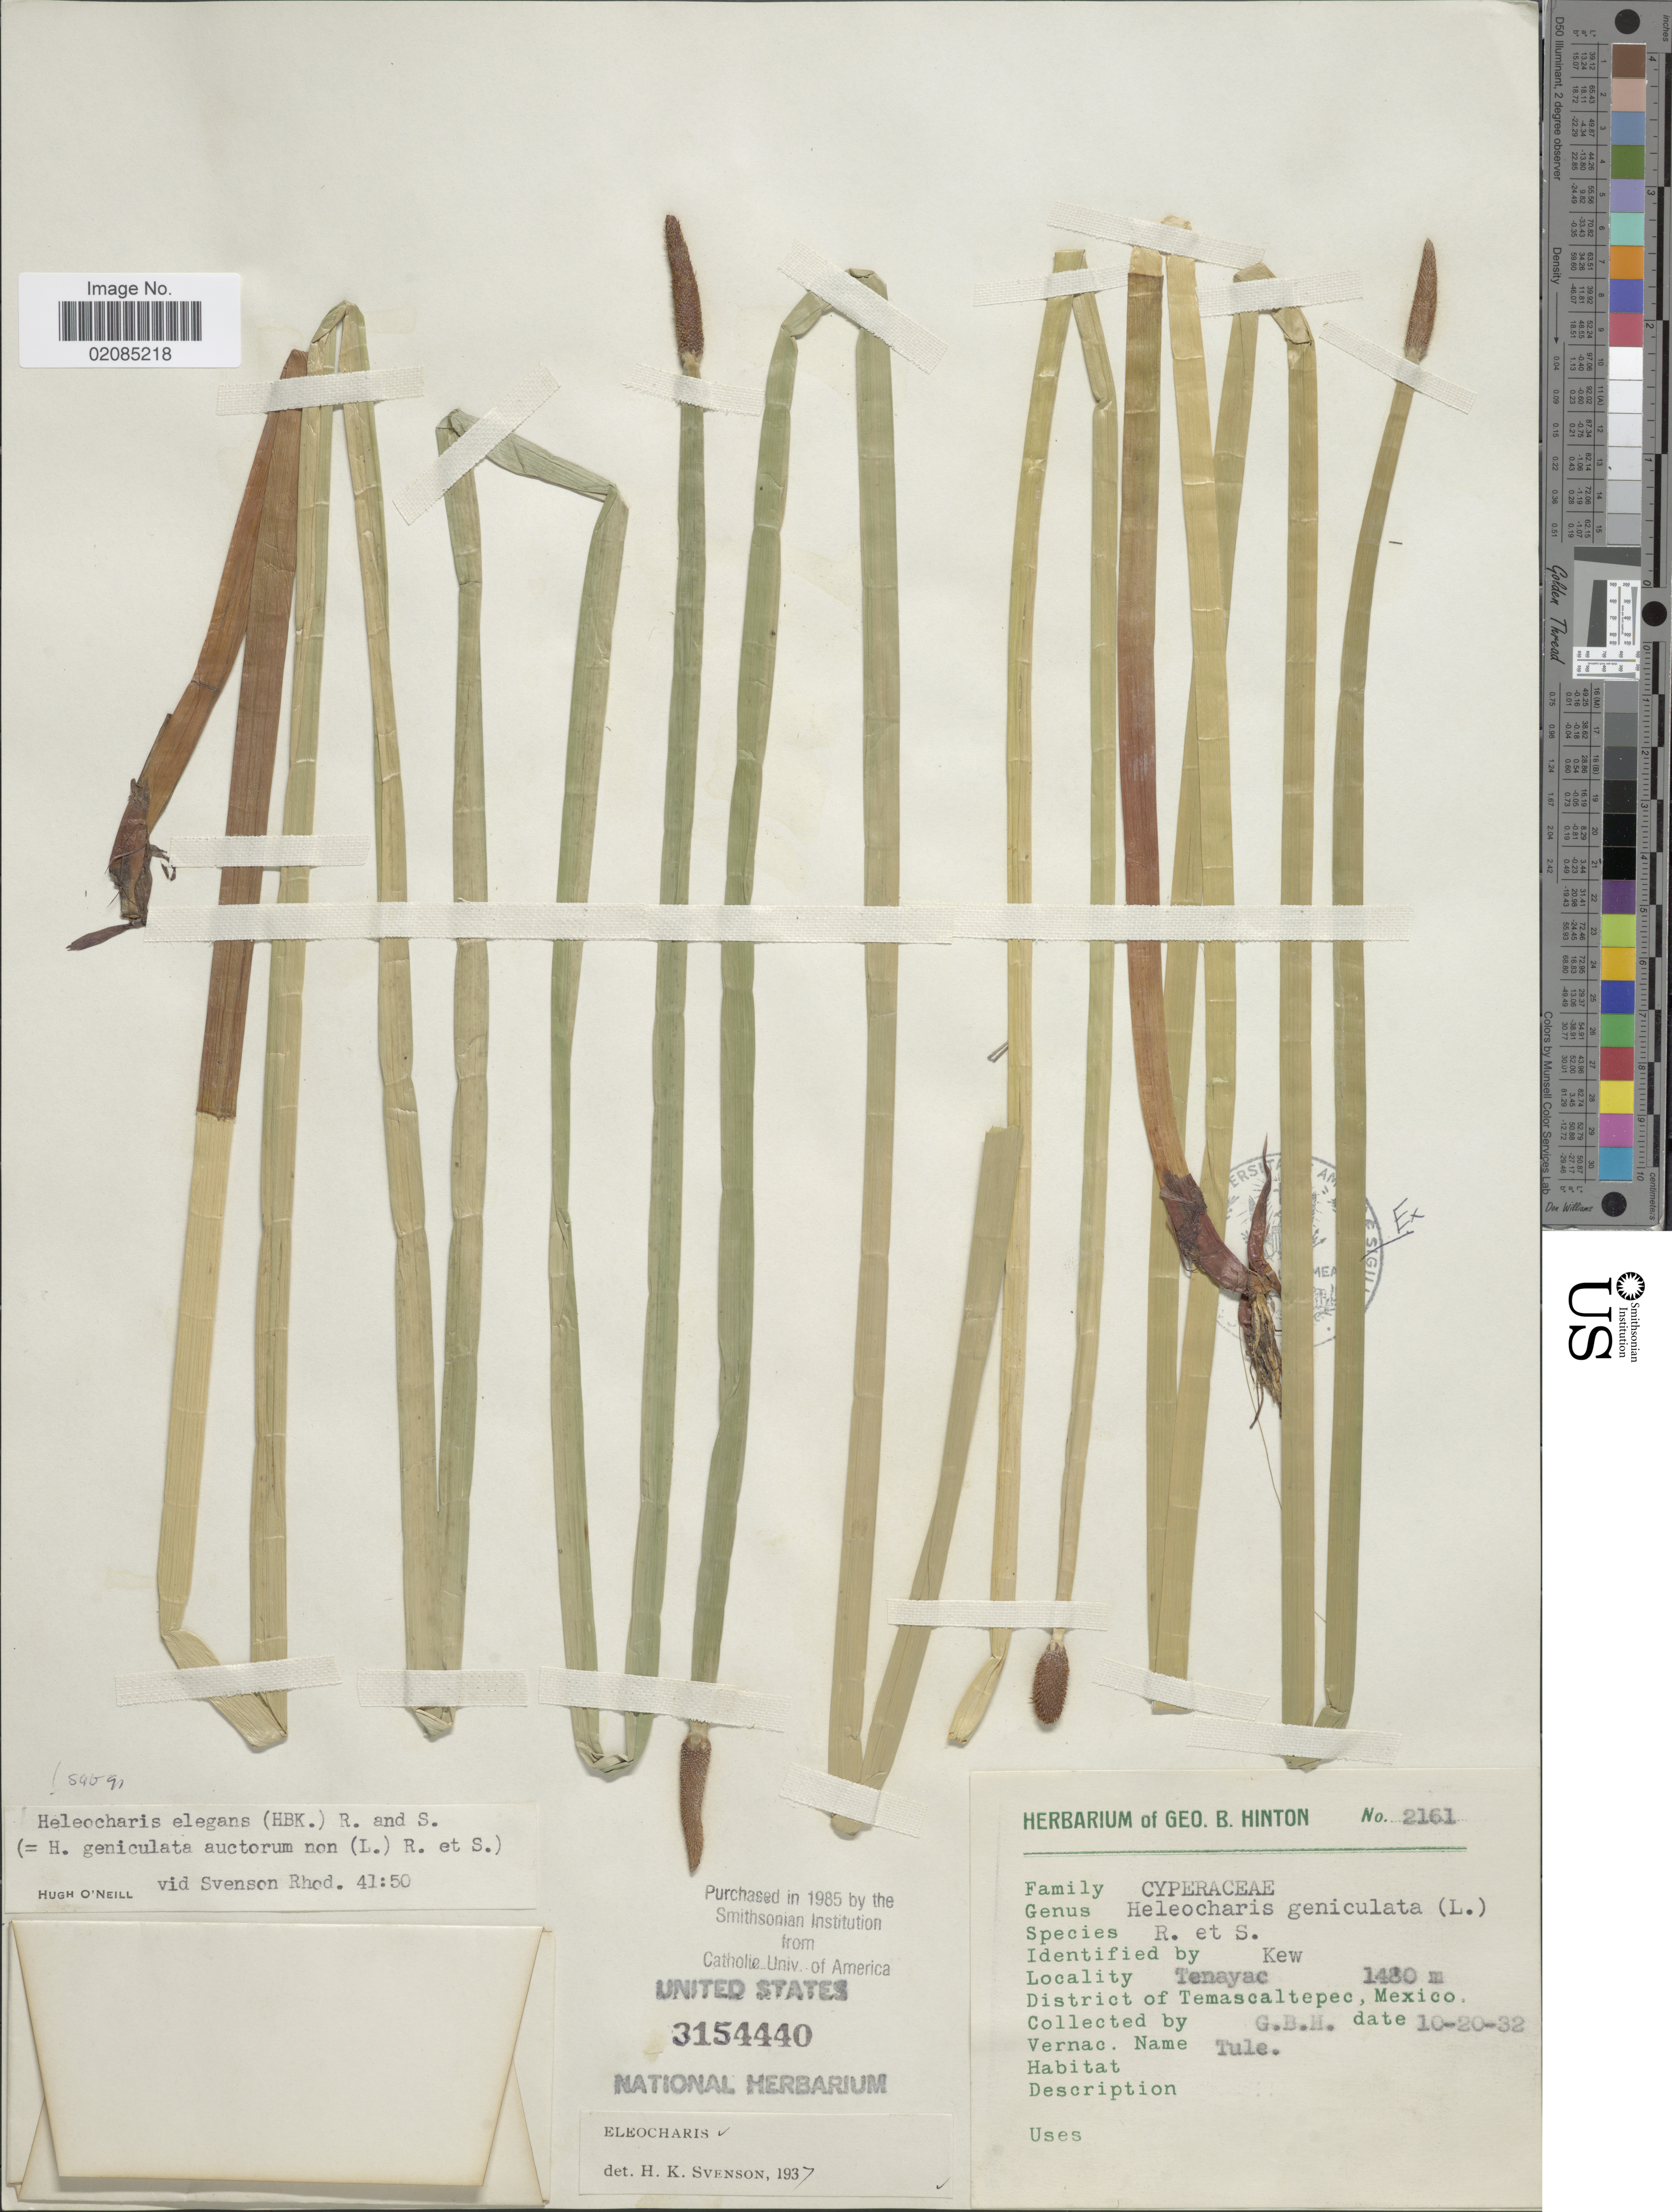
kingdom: Plantae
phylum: Tracheophyta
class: Liliopsida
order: Poales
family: Cyperaceae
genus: Eleocharis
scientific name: Eleocharis elegans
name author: (Kunth) Roem. & Schult.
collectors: G. B. Hinton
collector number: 2161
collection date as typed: Transcribed d/m/y: 20/10/32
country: Mexico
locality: Tenayac, District of Temascaltepec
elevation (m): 1480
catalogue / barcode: US 3154440